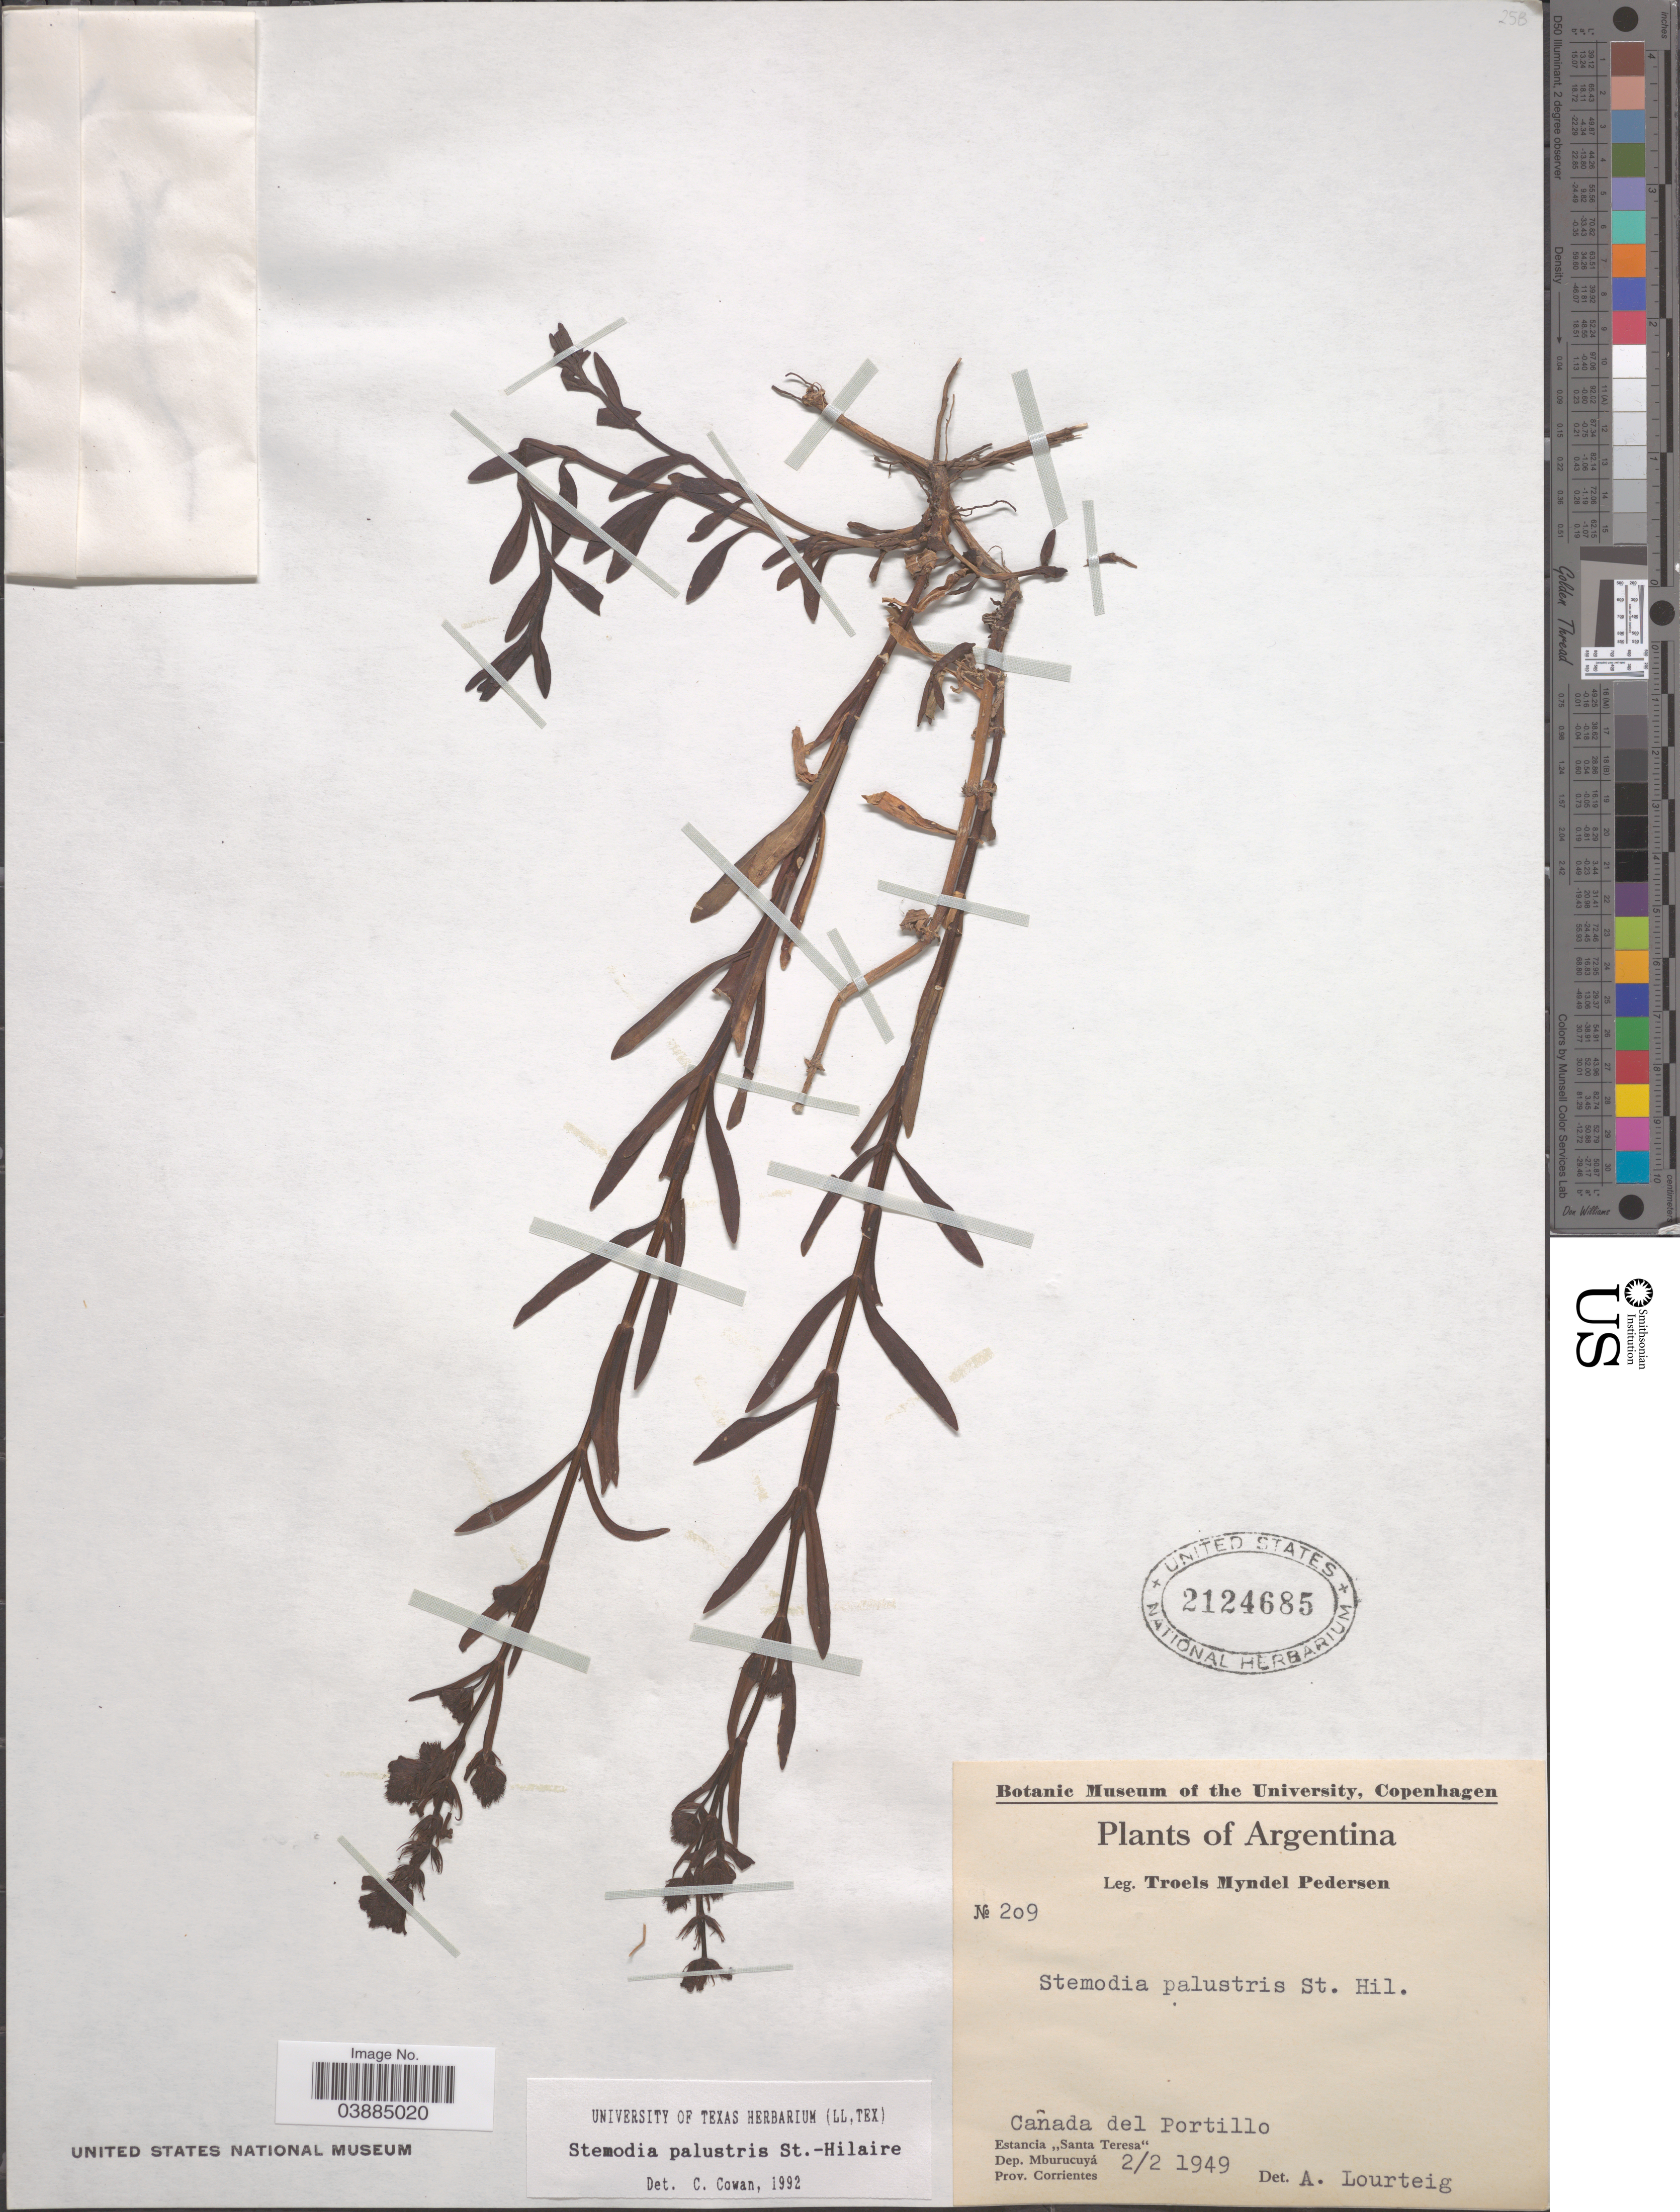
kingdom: Plantae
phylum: Tracheophyta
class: Magnoliopsida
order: Lamiales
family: Plantaginaceae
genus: Stemodia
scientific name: Stemodia palustris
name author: A. St.-Hil.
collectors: T. Pederson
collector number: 209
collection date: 1949-02-02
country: Argentina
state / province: Corrientes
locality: Cañada del Portillo. Estancia "Santa Teresa". Dep. Mburucuyá.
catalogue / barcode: US 2124685